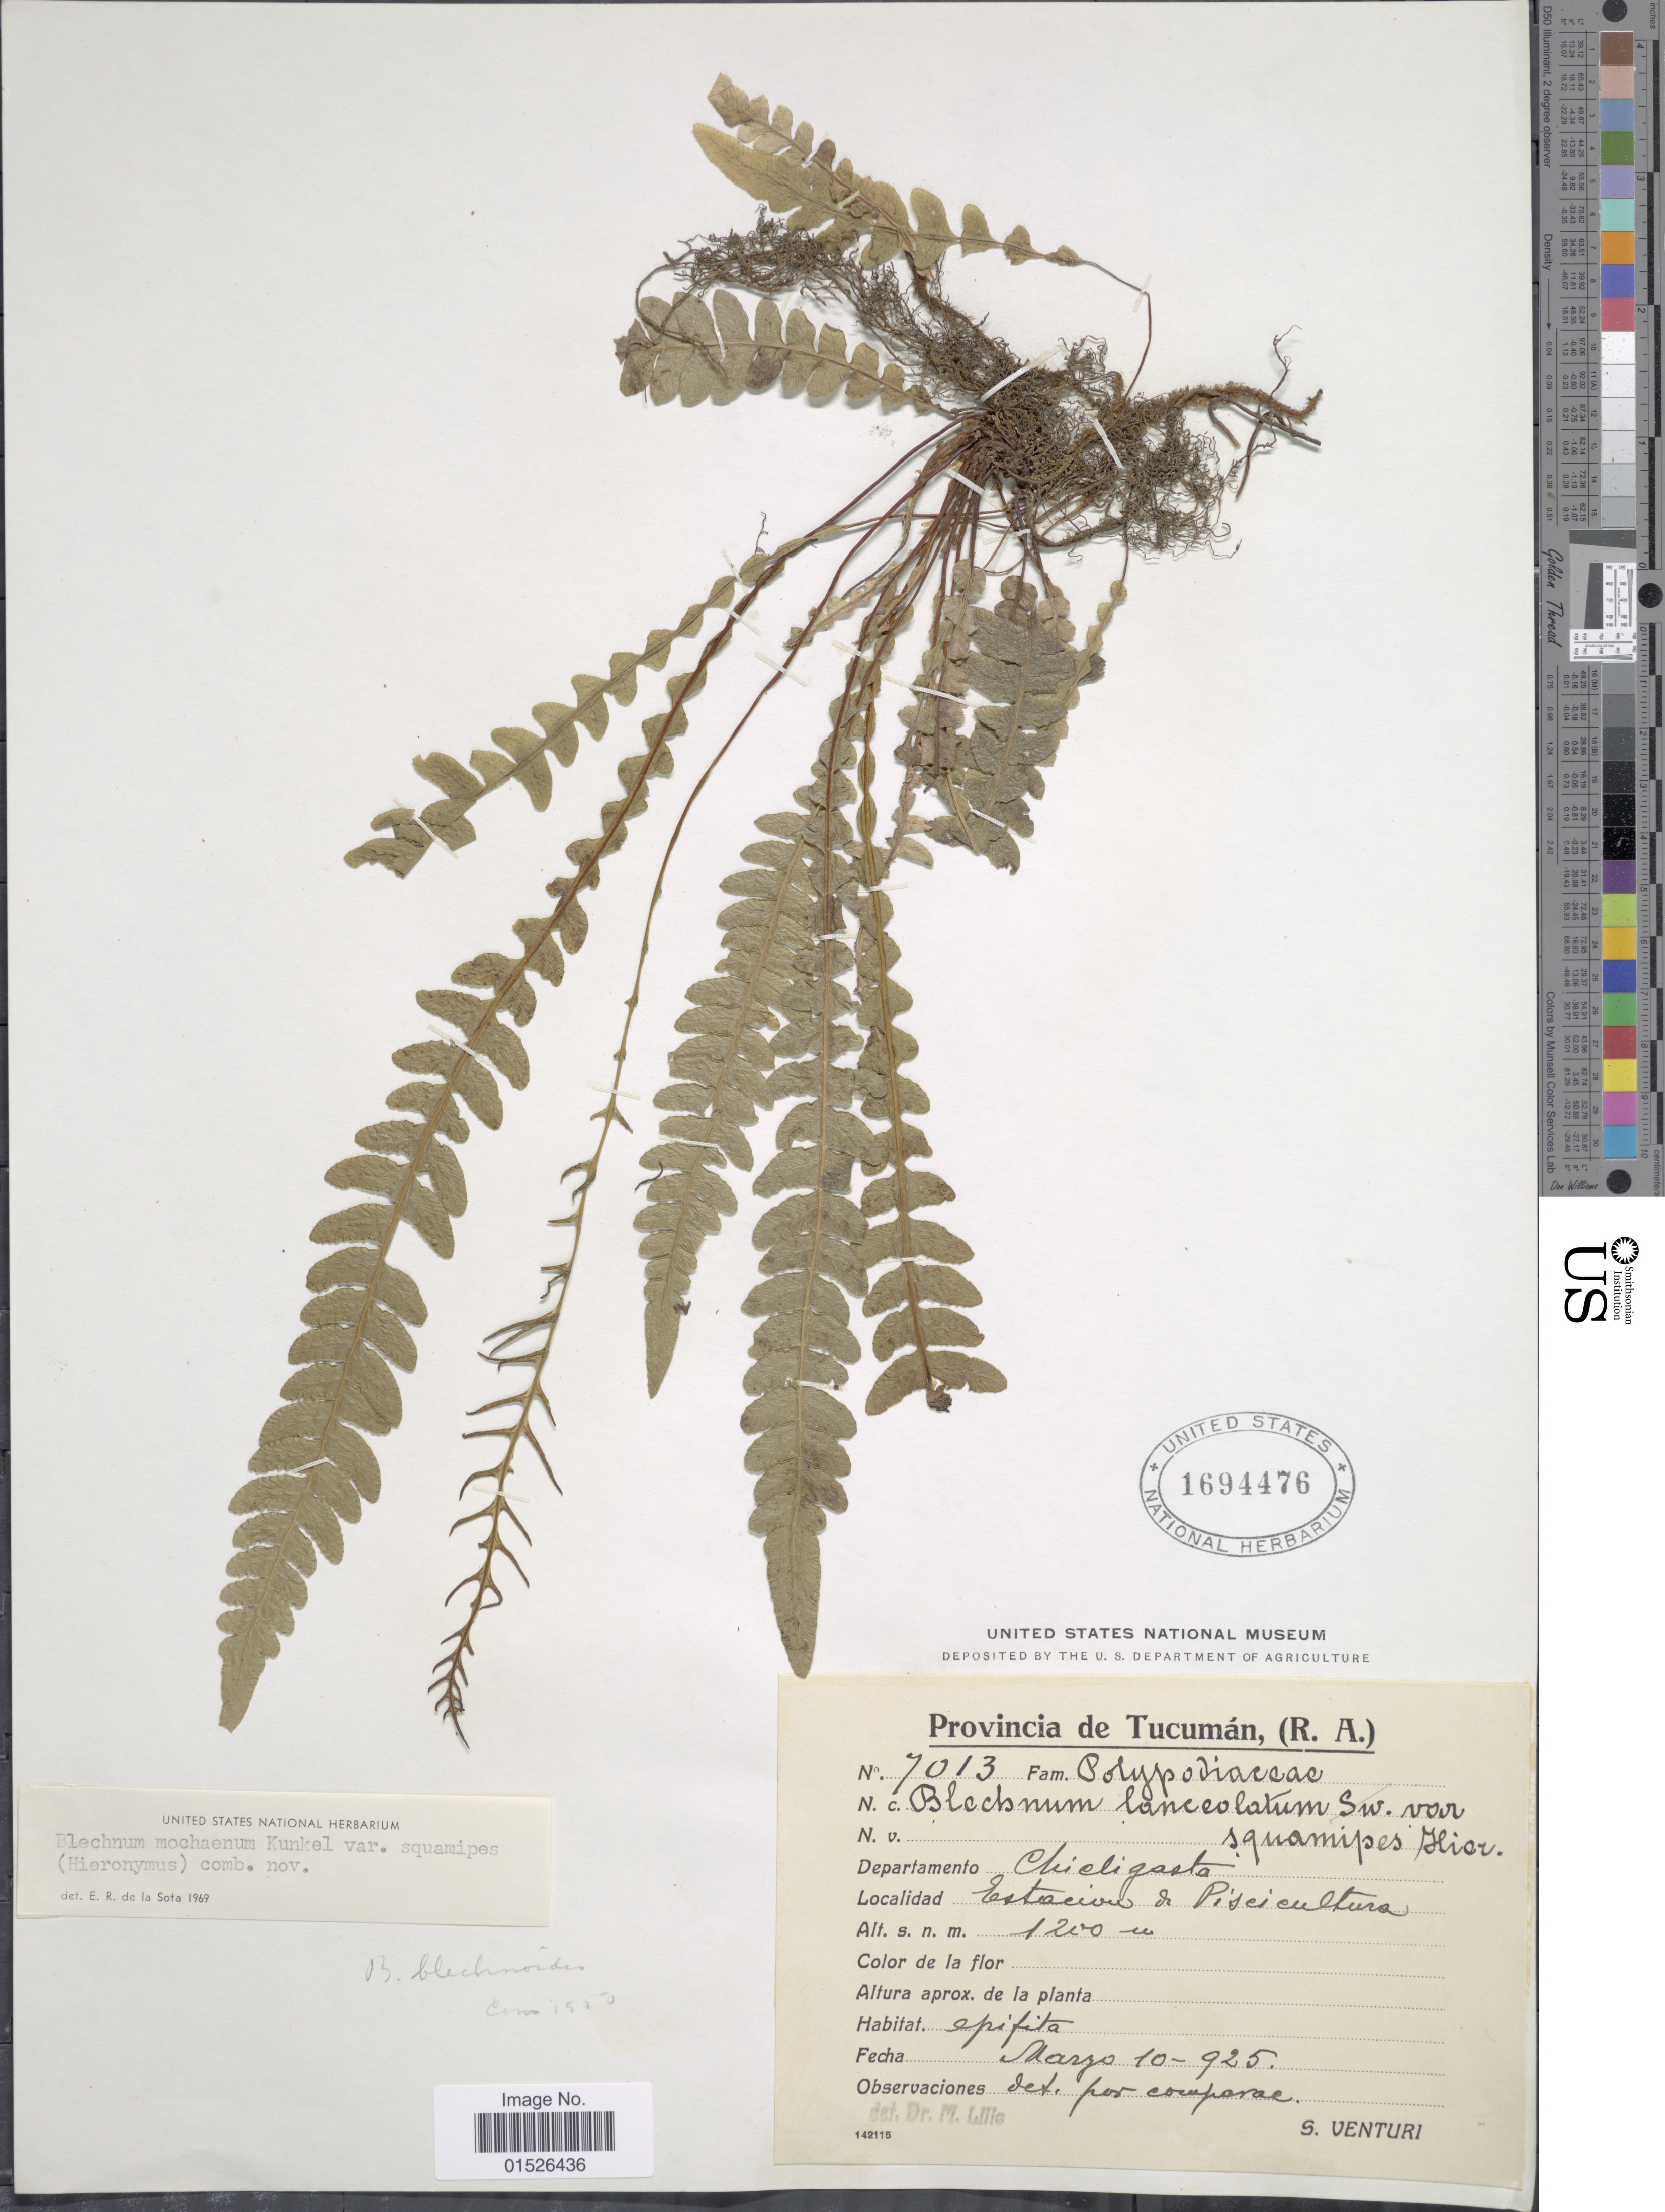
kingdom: Plantae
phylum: Tracheophyta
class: Polypodiopsida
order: Polypodiales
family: Blechnaceae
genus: Blechnum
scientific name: Blechnum mochaenum subsp. squamipes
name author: (Hieron.) Prada & Rolleri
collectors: S. Venturi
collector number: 7013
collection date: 1925-03-10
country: Argentina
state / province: Tucuman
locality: Tucuman, (R. A. ) Departamento Chicligasta, Estacion de Piscicultura .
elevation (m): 1200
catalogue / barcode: US 1694476